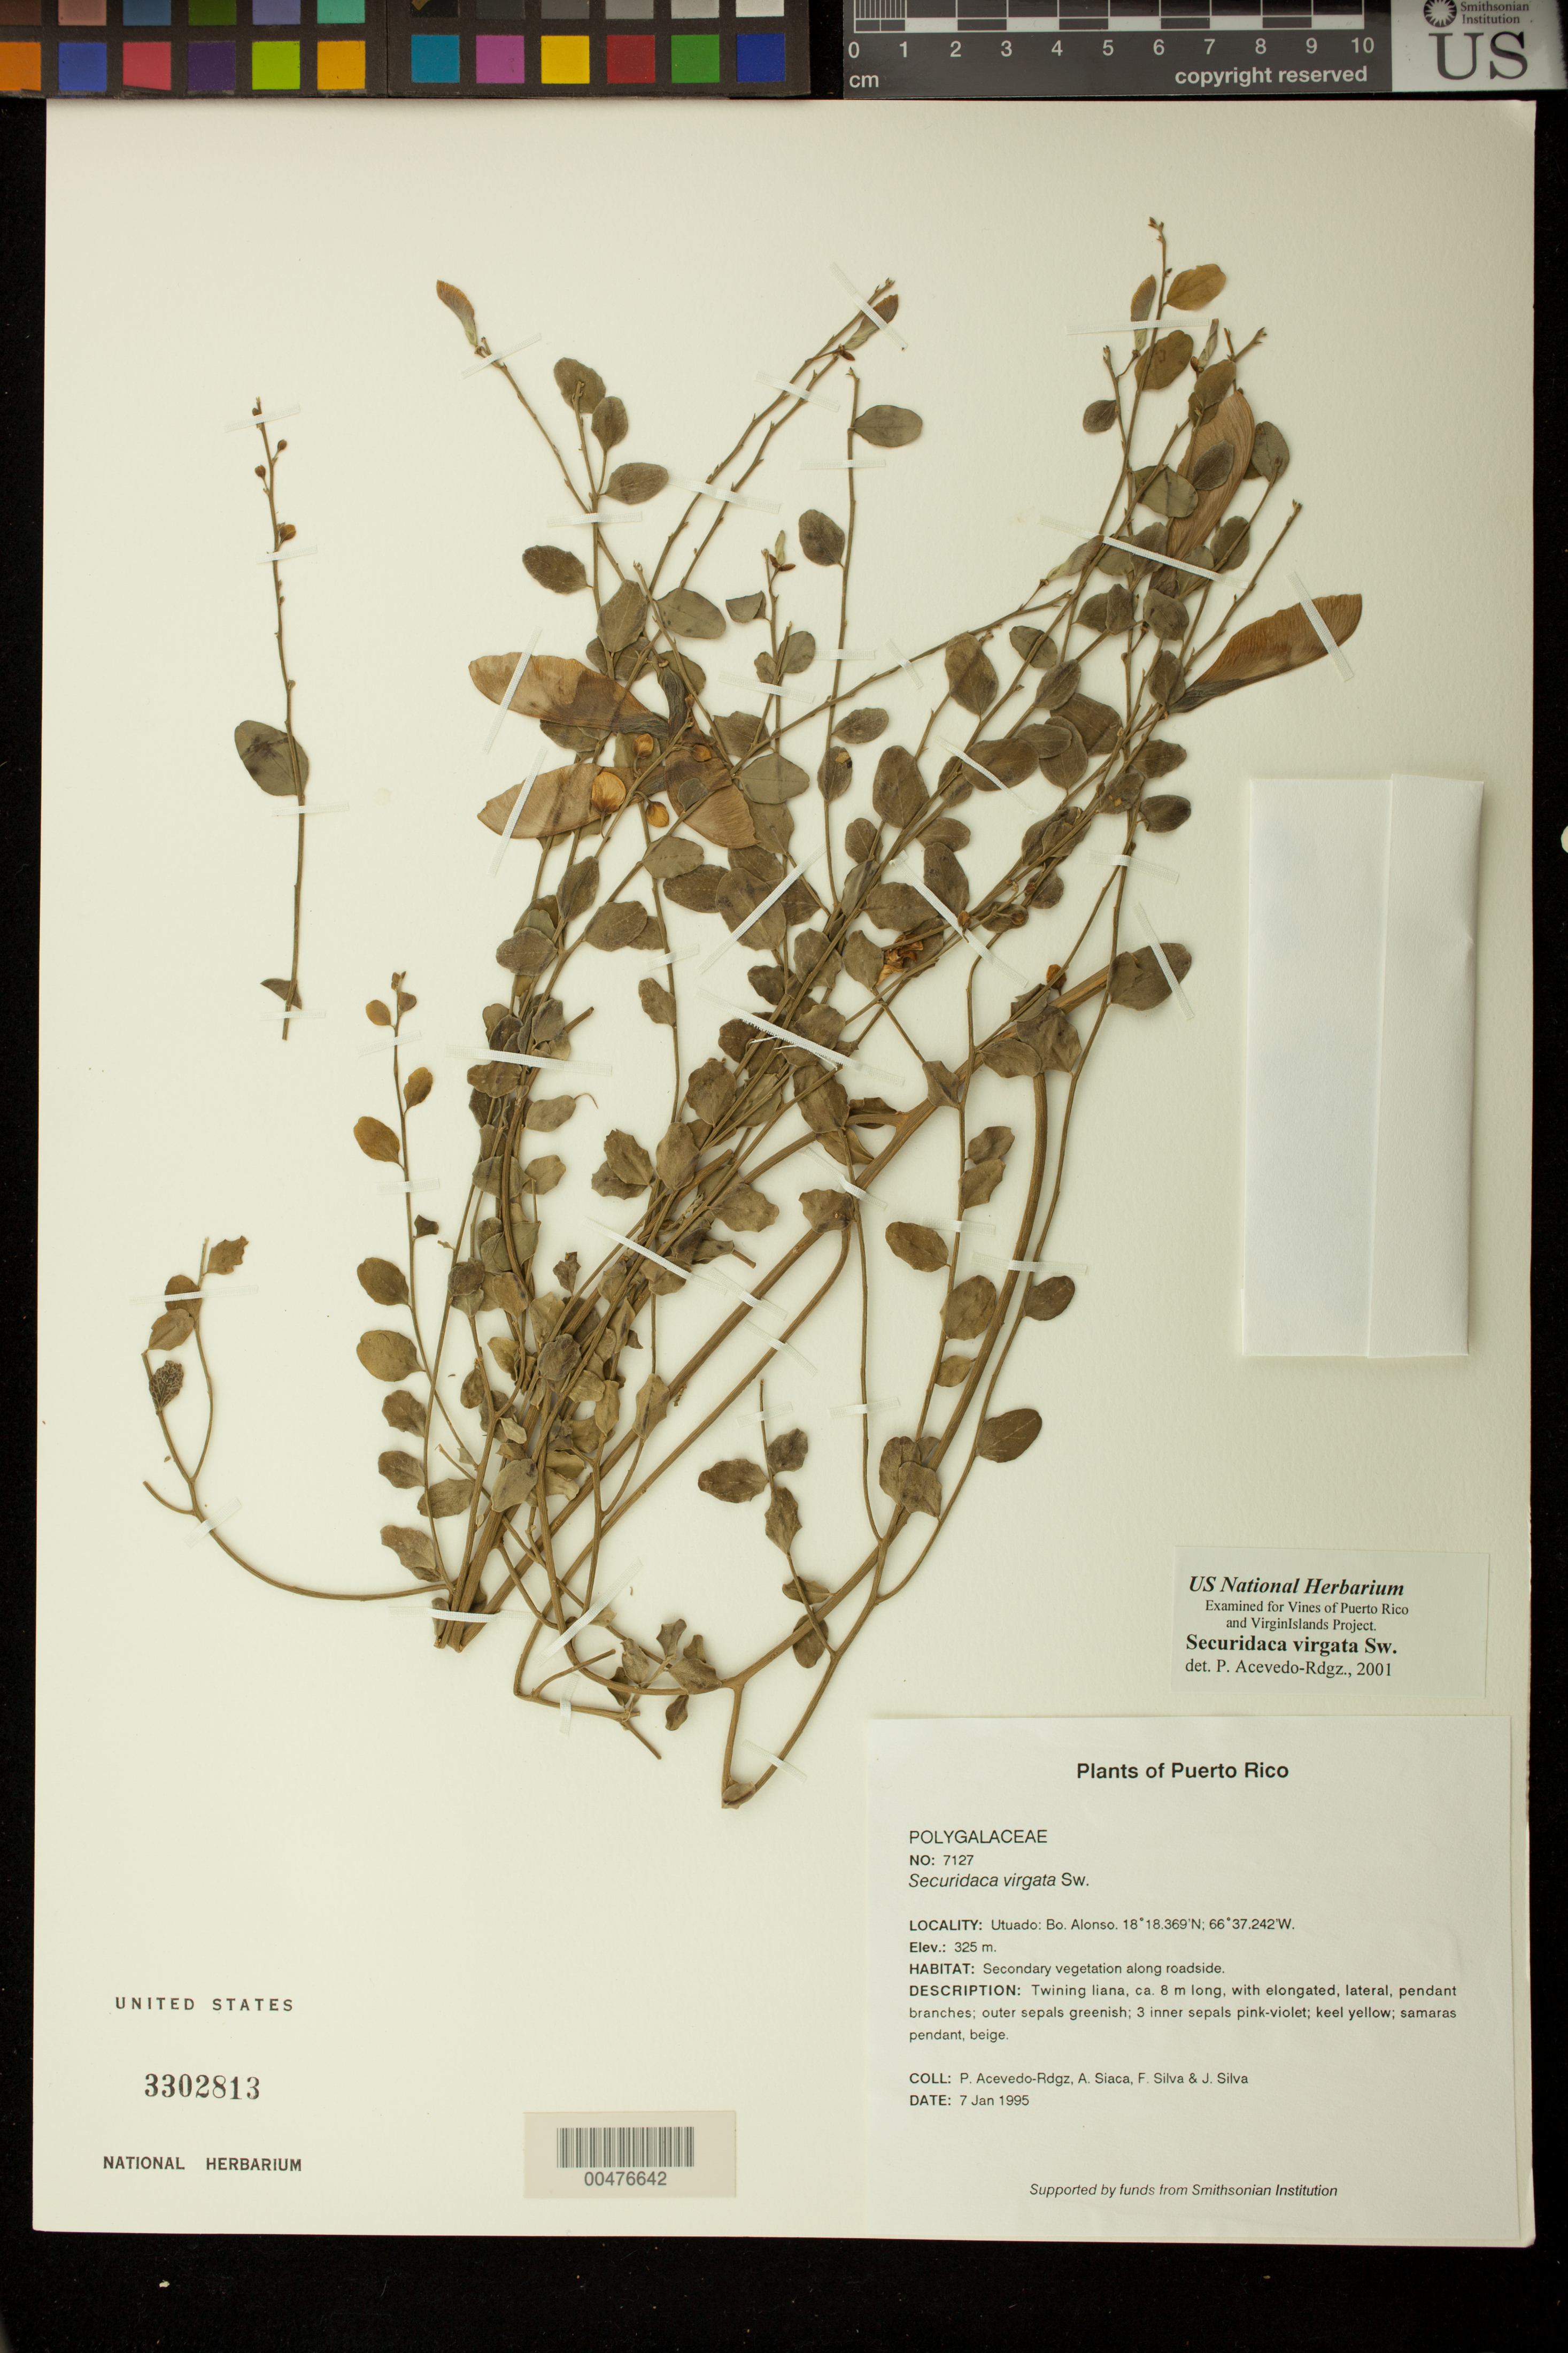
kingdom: Plantae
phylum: Tracheophyta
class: Magnoliopsida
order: Fabales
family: Polygalaceae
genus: Securidaca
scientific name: Securidaca virgata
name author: Sw.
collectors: P. Acevedo-Rodr., A. Siaca, F. Silva & J. Silva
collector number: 7127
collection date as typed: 07 Jan 1995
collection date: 1995-01-07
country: Puerto Rico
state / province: Utuado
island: Puerto Rico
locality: Utuado; Bo. Don Alonso.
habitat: Secondary vegetation along roadside.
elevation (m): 325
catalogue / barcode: US 3302813